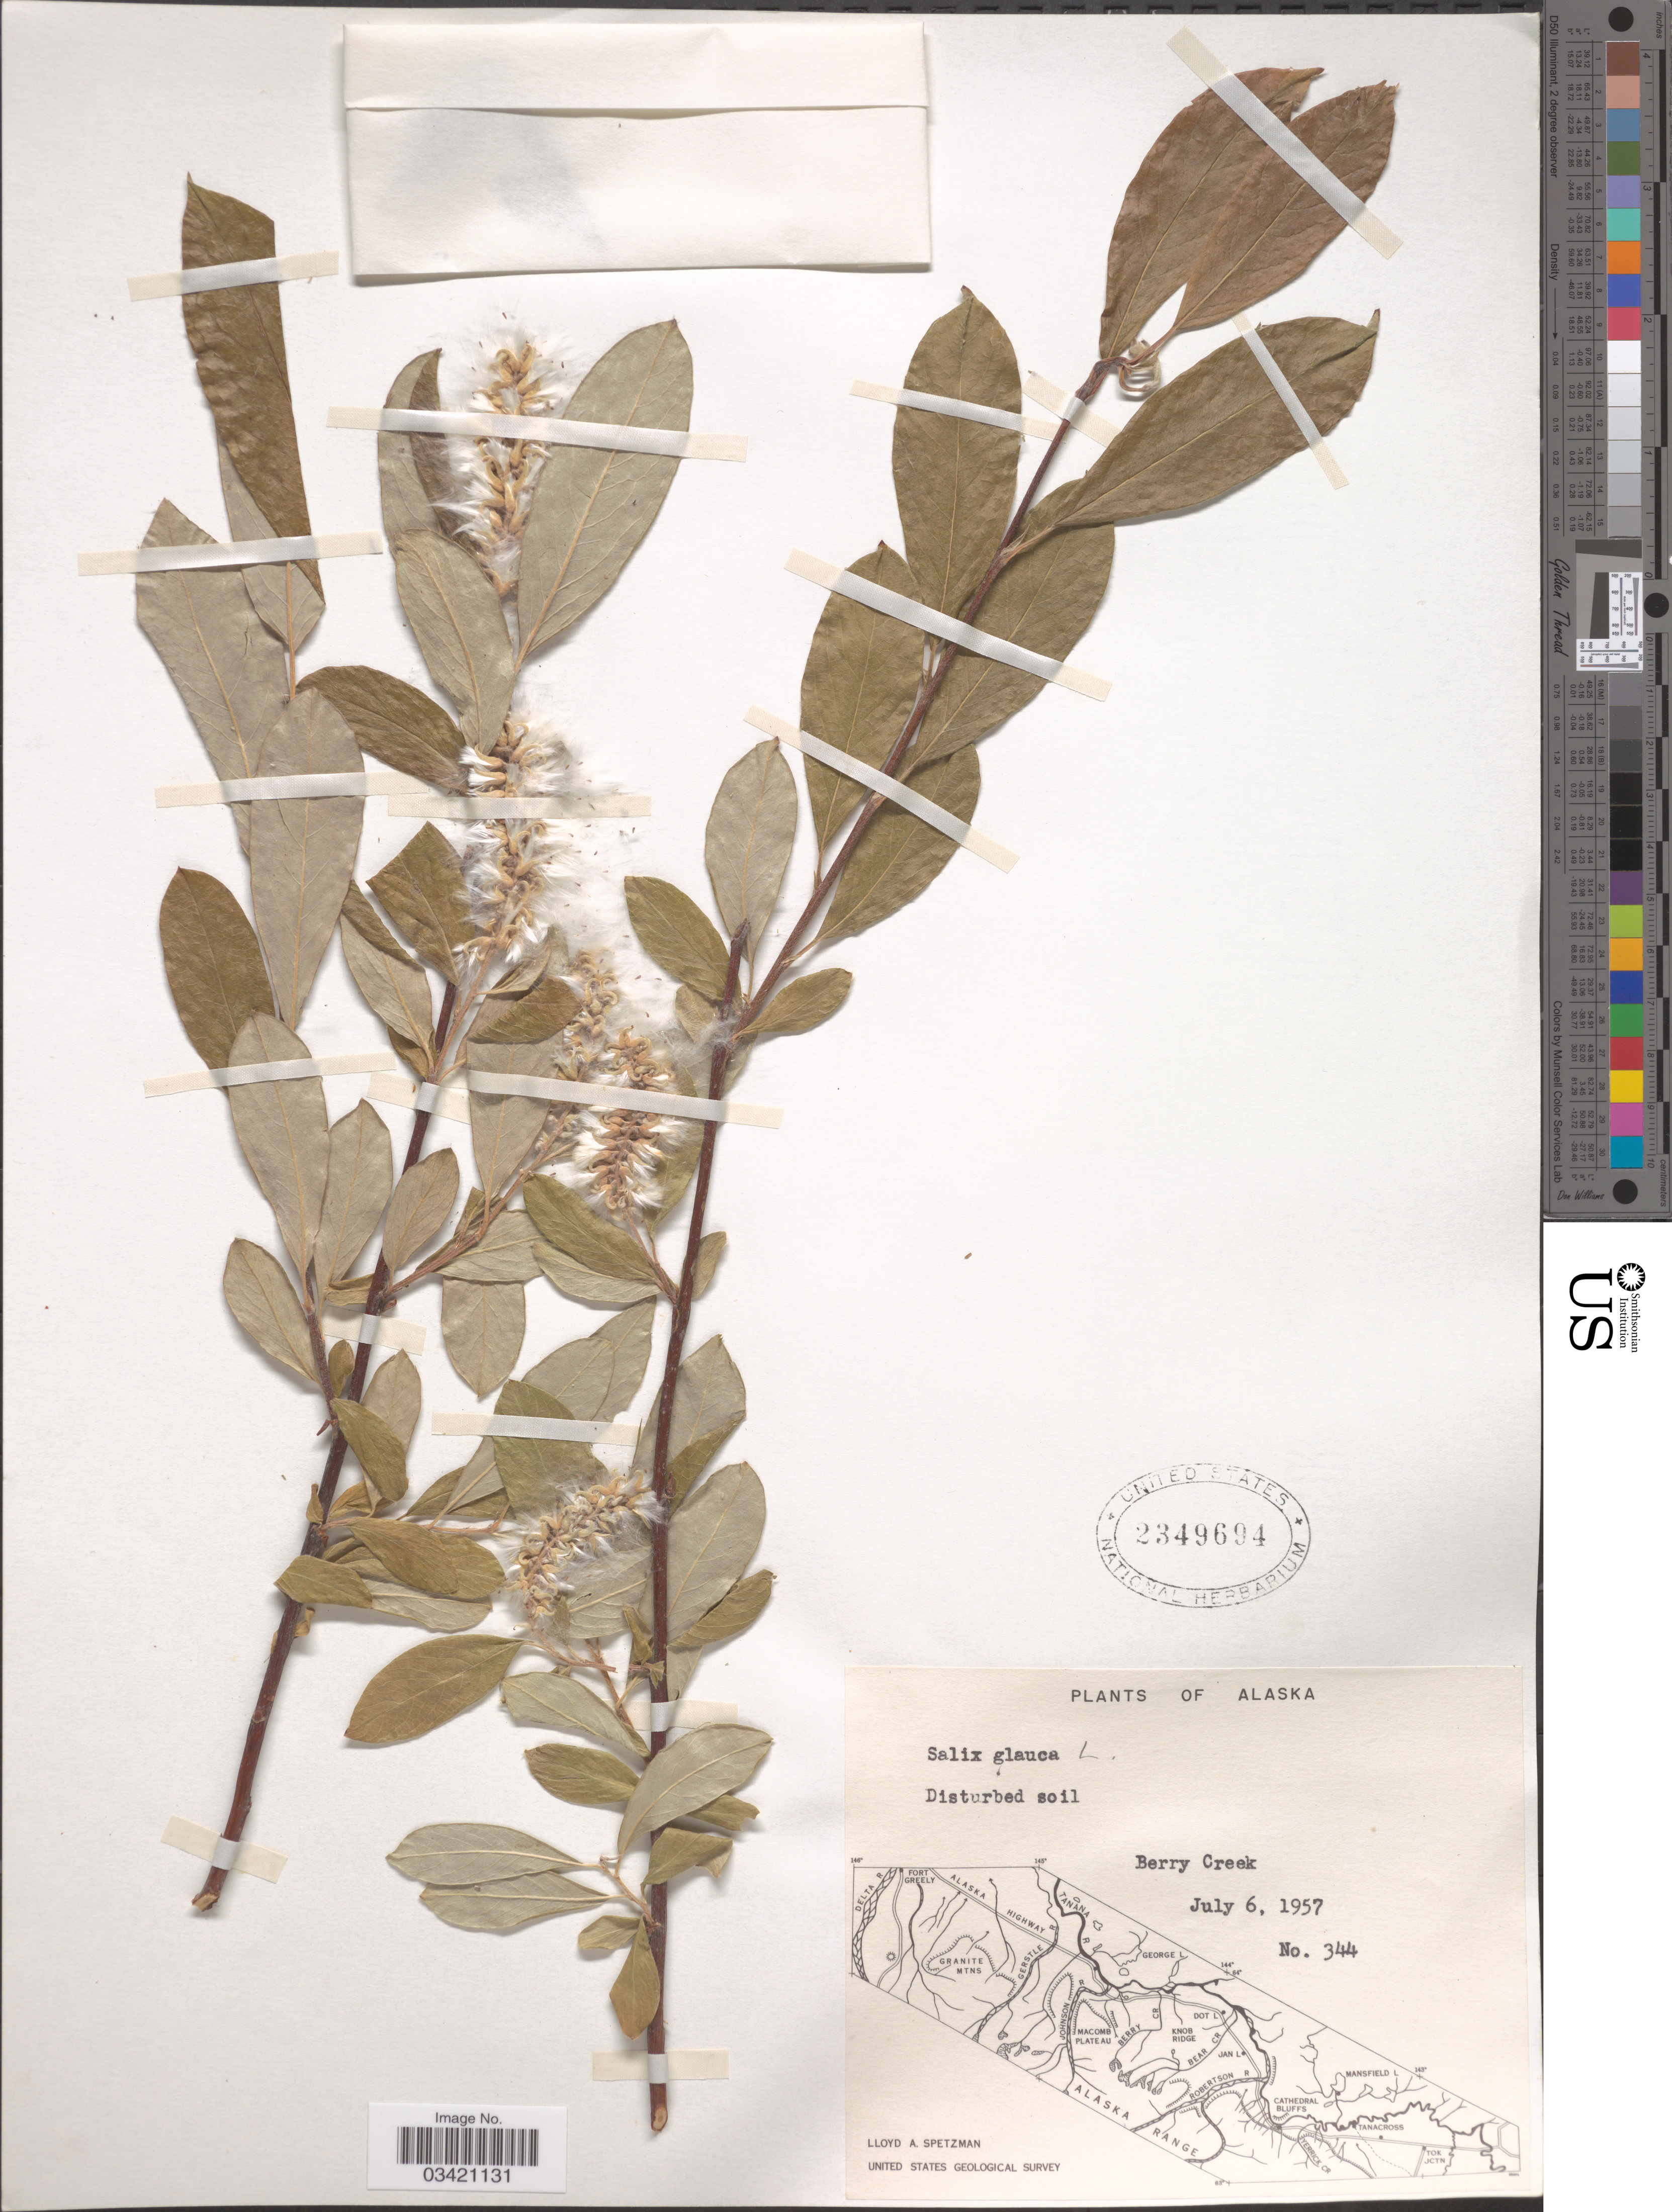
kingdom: Plantae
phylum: Tracheophyta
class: Magnoliopsida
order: Malpighiales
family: Salicaceae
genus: Salix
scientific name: Salix glauca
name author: L.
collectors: L. Spetzman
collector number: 344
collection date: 1957-07-06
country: United States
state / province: Alaska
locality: Berry Creek.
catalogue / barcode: US 2349694